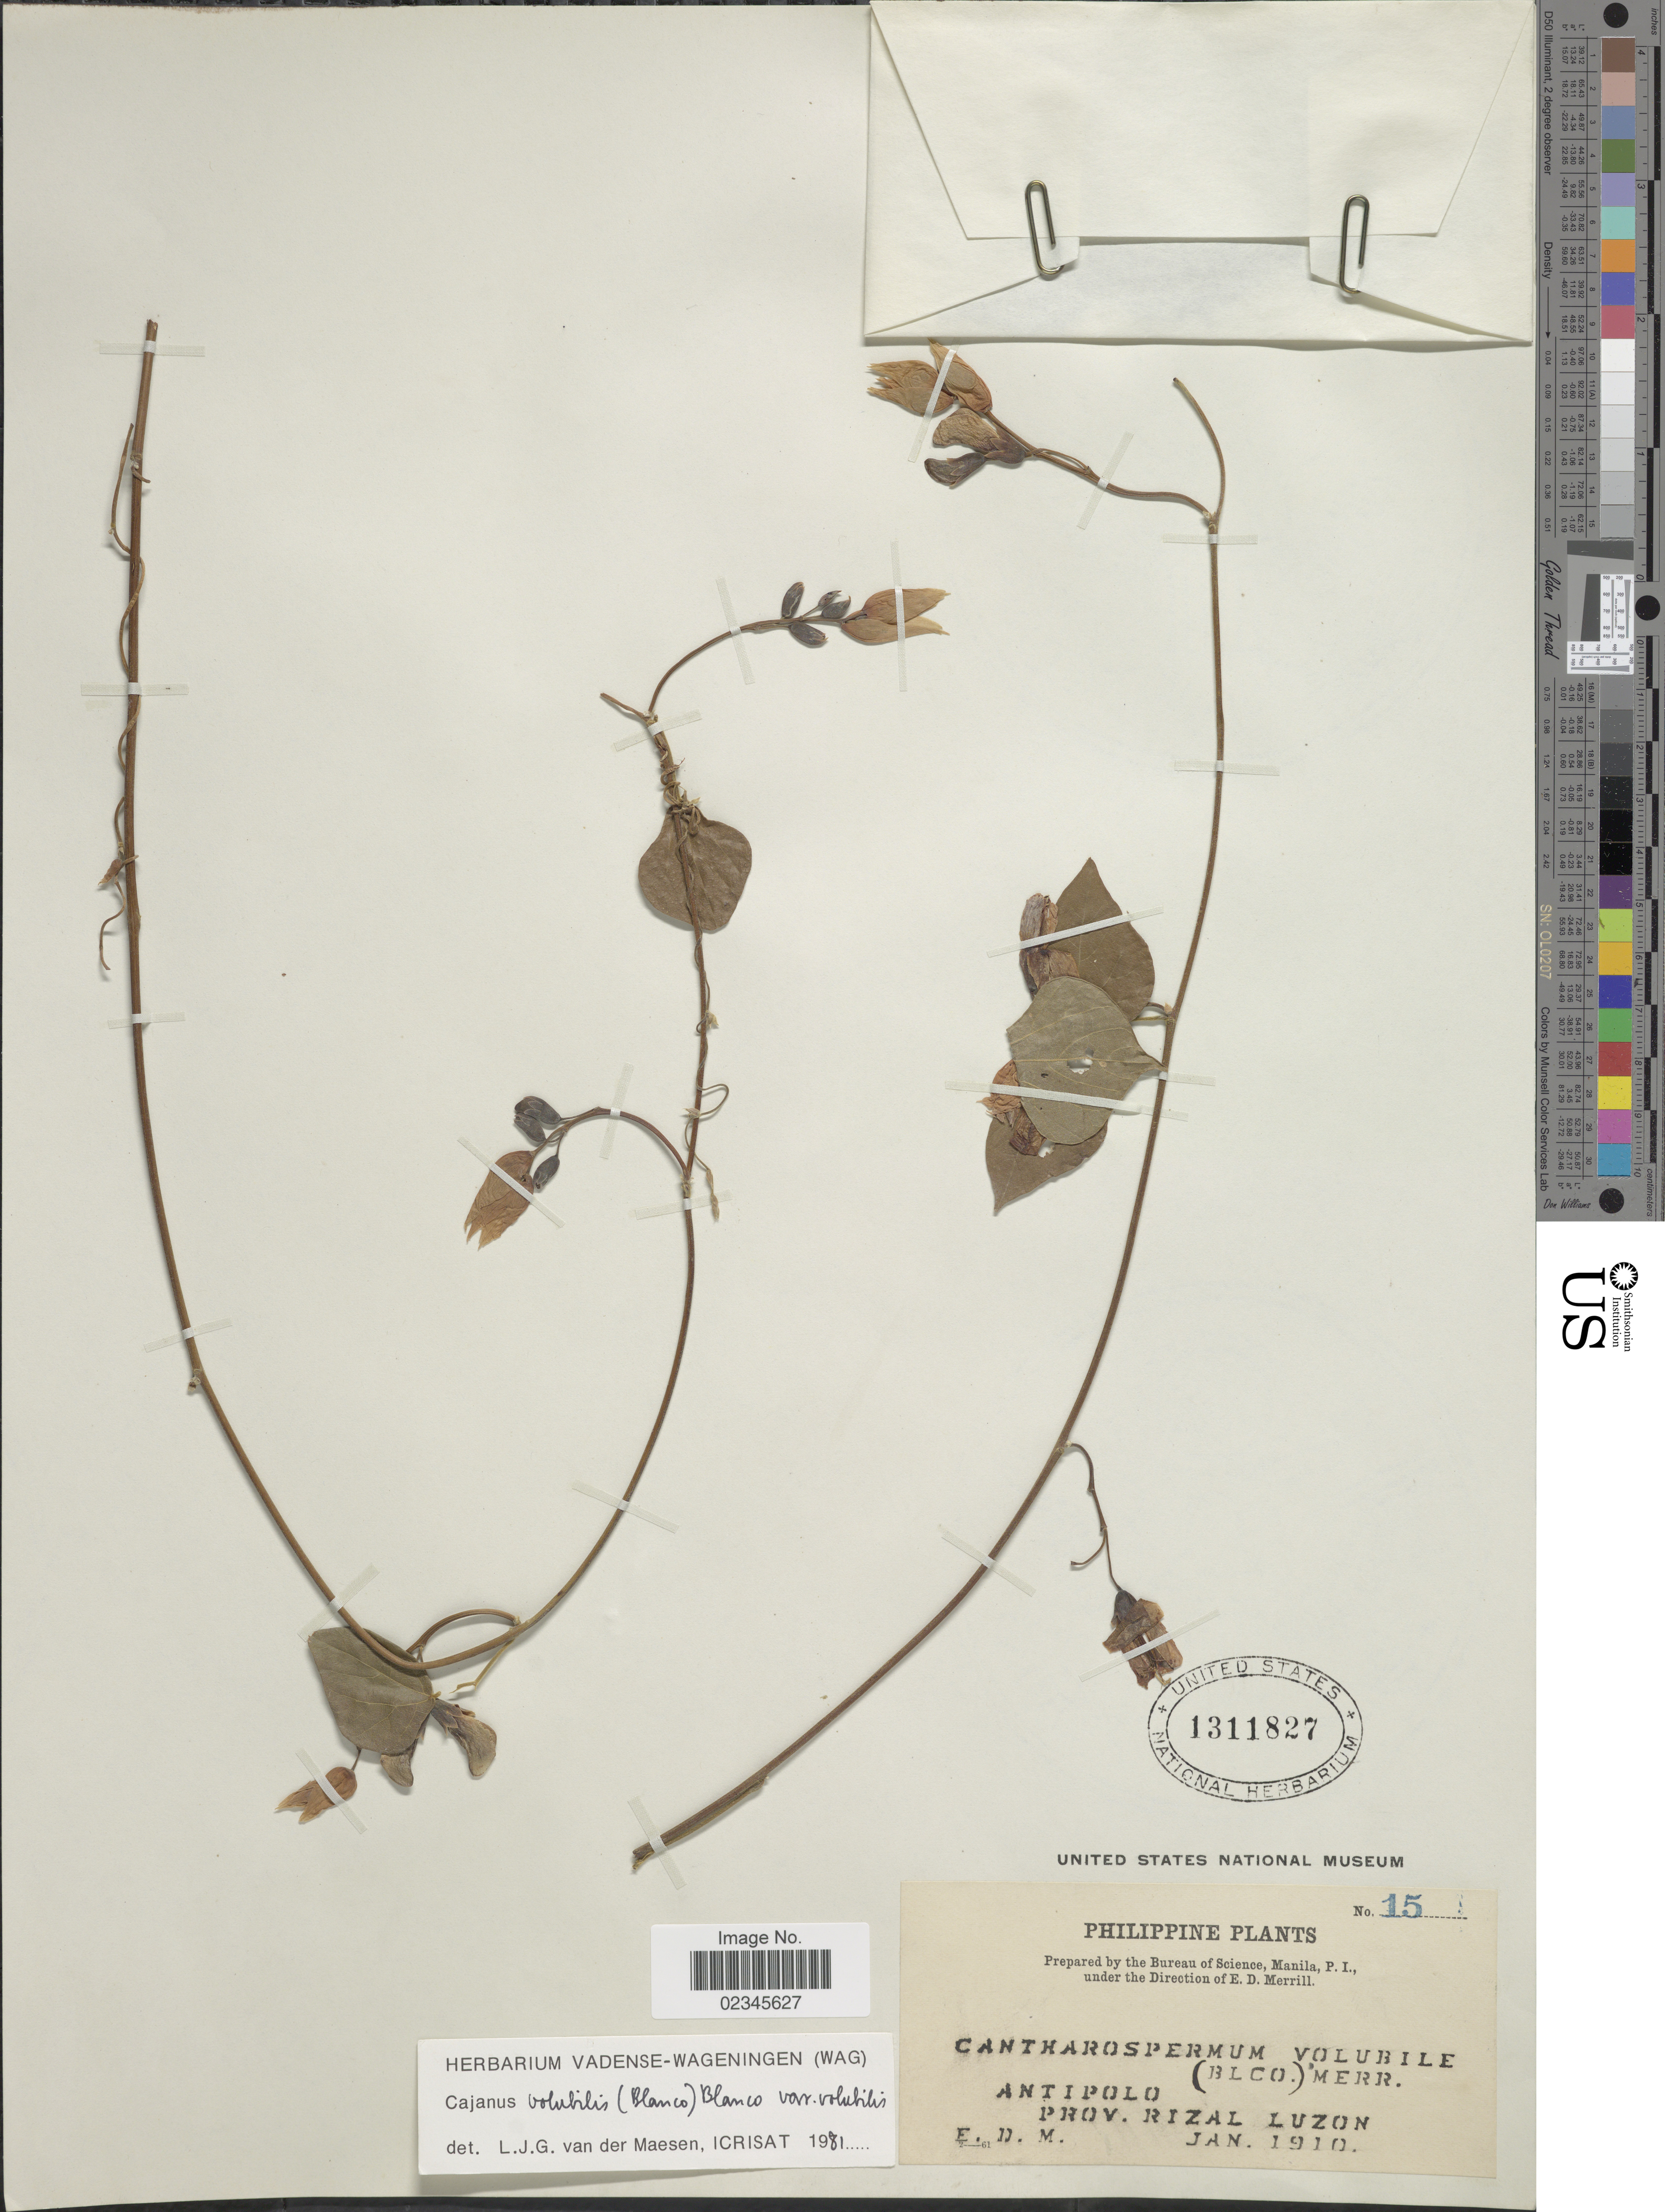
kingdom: Plantae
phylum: Tracheophyta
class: Magnoliopsida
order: Fabales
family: Fabaceae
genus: Cajanus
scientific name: Cajanus volubilis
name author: (Blanco) Blanco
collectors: E. D. Merrill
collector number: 15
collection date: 1910-01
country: Philippines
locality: Antipolo. Prov. Rizal. Luzon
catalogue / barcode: US 1311827